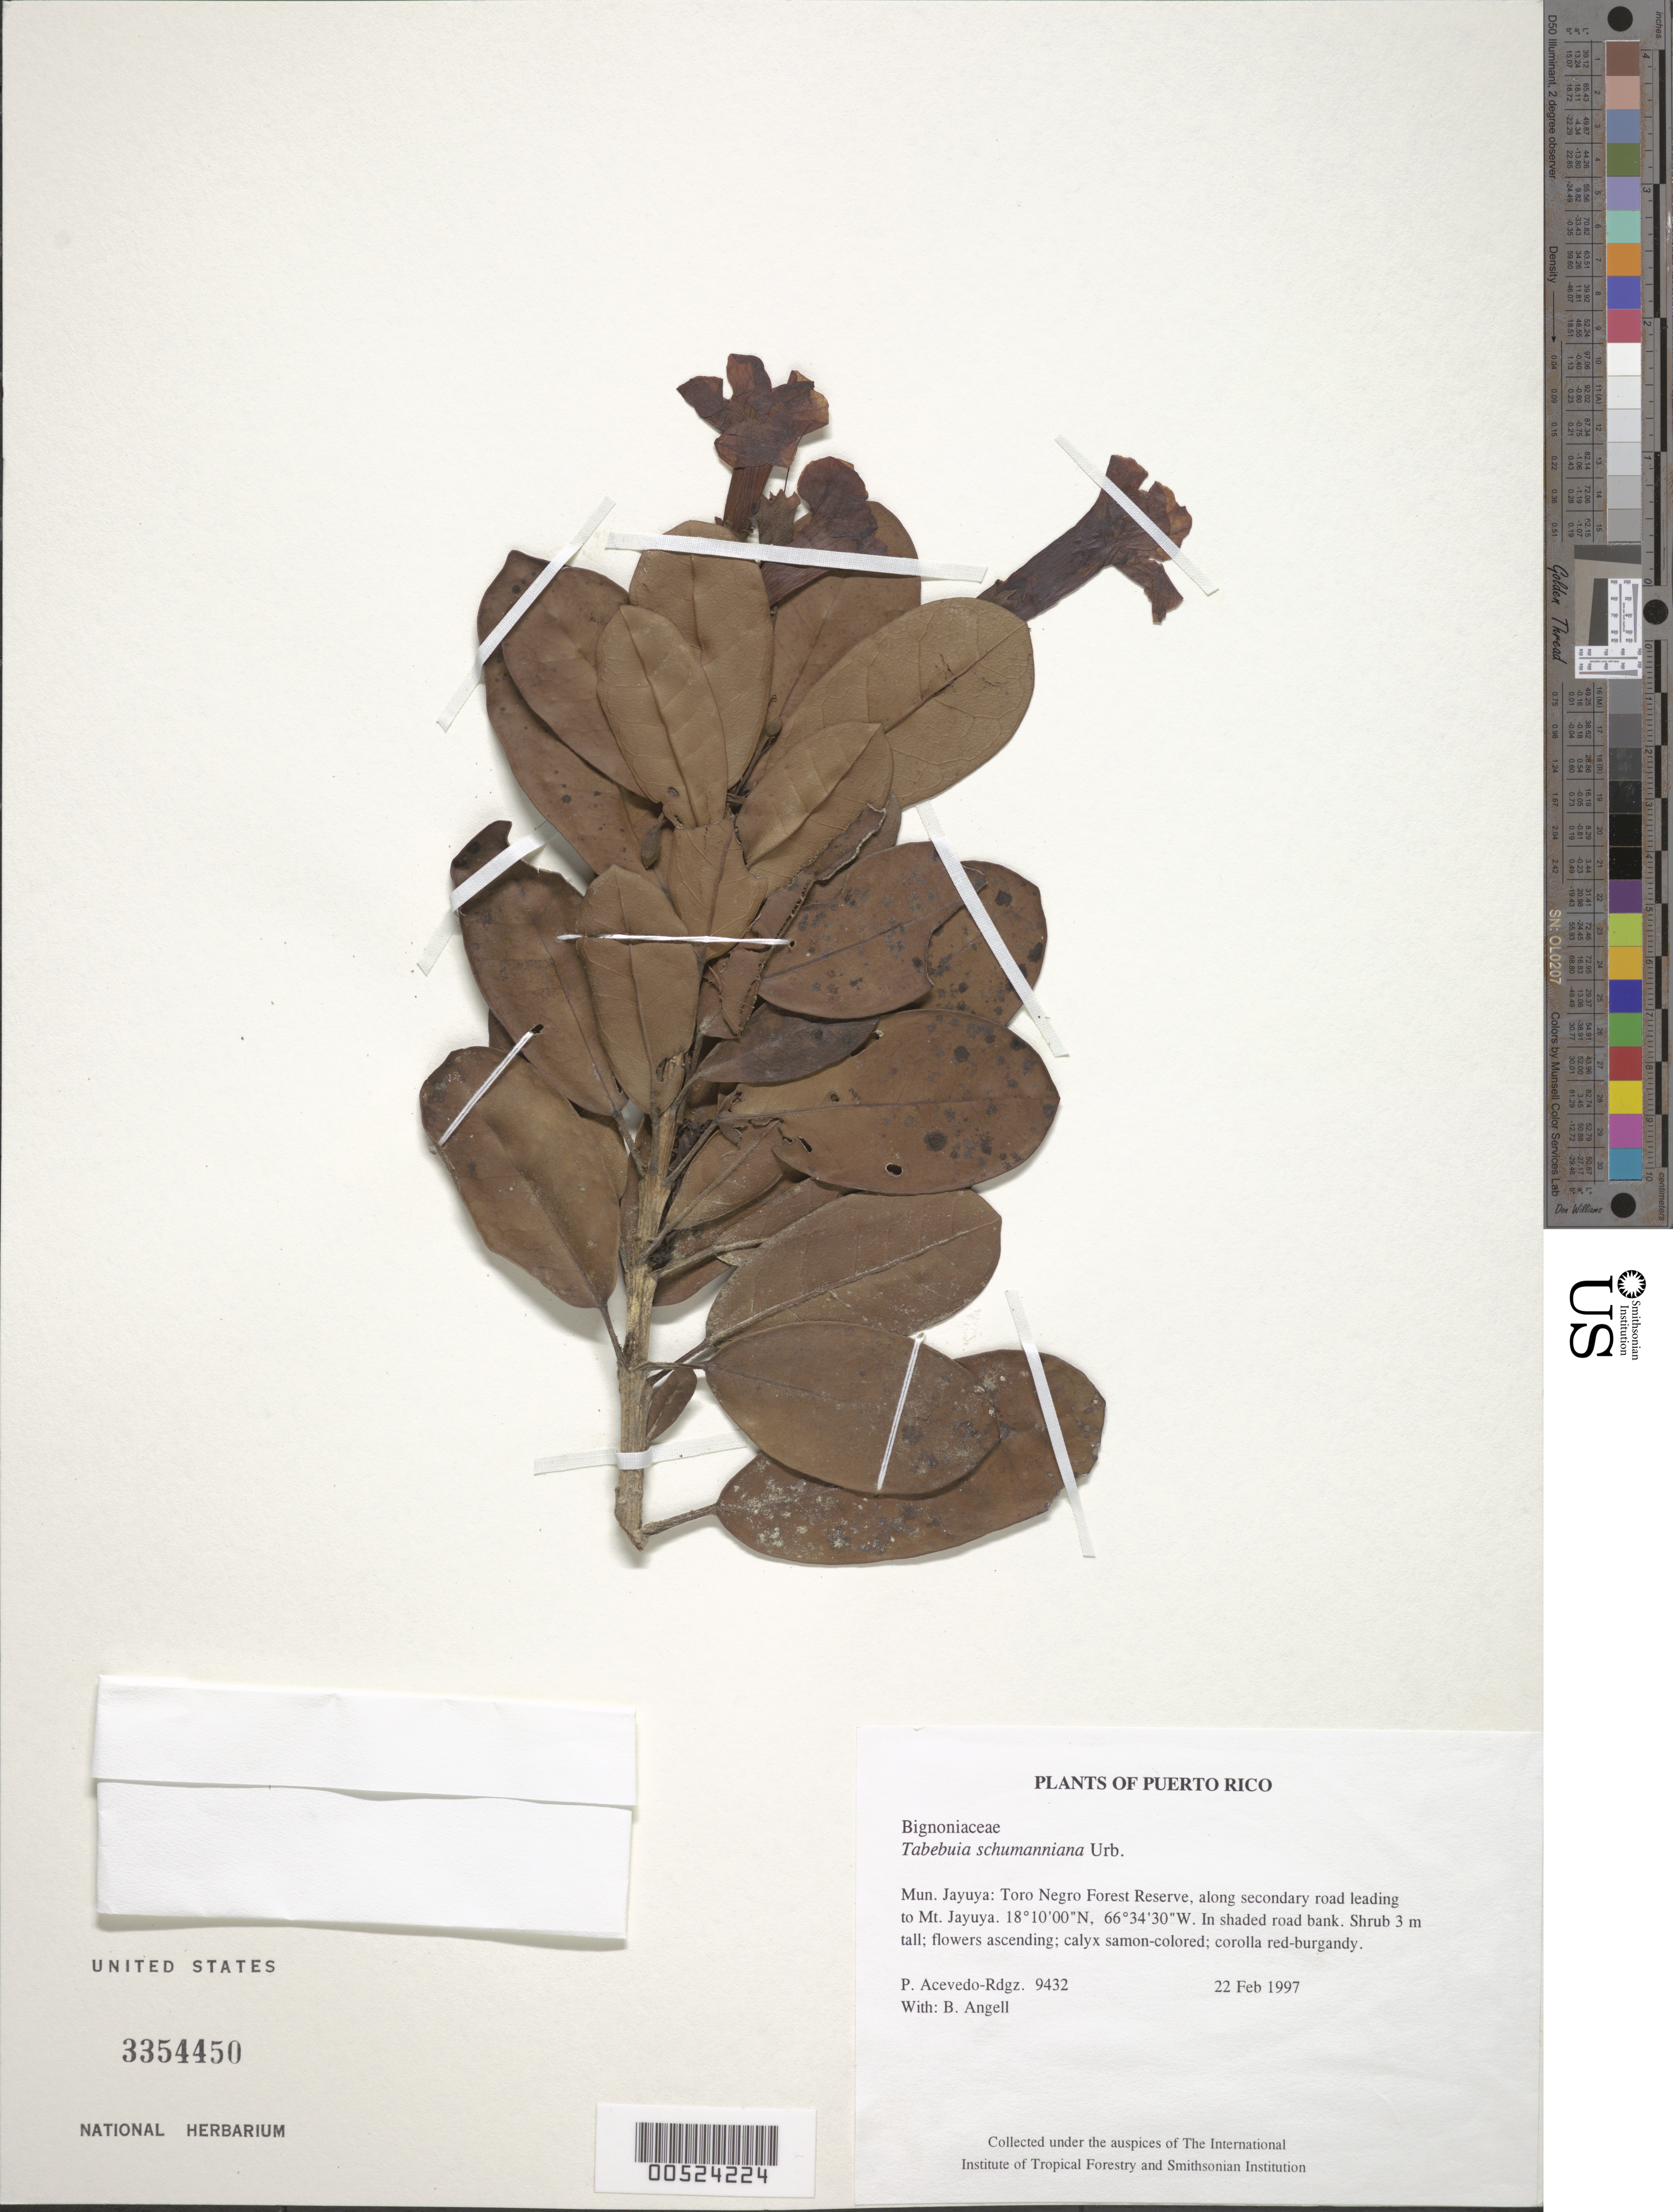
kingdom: Plantae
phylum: Tracheophyta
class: Magnoliopsida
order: Lamiales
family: Bignoniaceae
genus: Tabebuia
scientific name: Tabebuia schumanniana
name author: Urb.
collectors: P. Acevedo-Rodr. & Bobbi Angell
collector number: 9432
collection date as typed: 22 Feb 1997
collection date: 1997-02-22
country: Puerto Rico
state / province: Jayuya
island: Puerto Rico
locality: Jayuya: Toro Negro Forest Reserve, along secondary road leading to Mt. Jayuya.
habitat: In shaded road bank.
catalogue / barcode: US 3354450